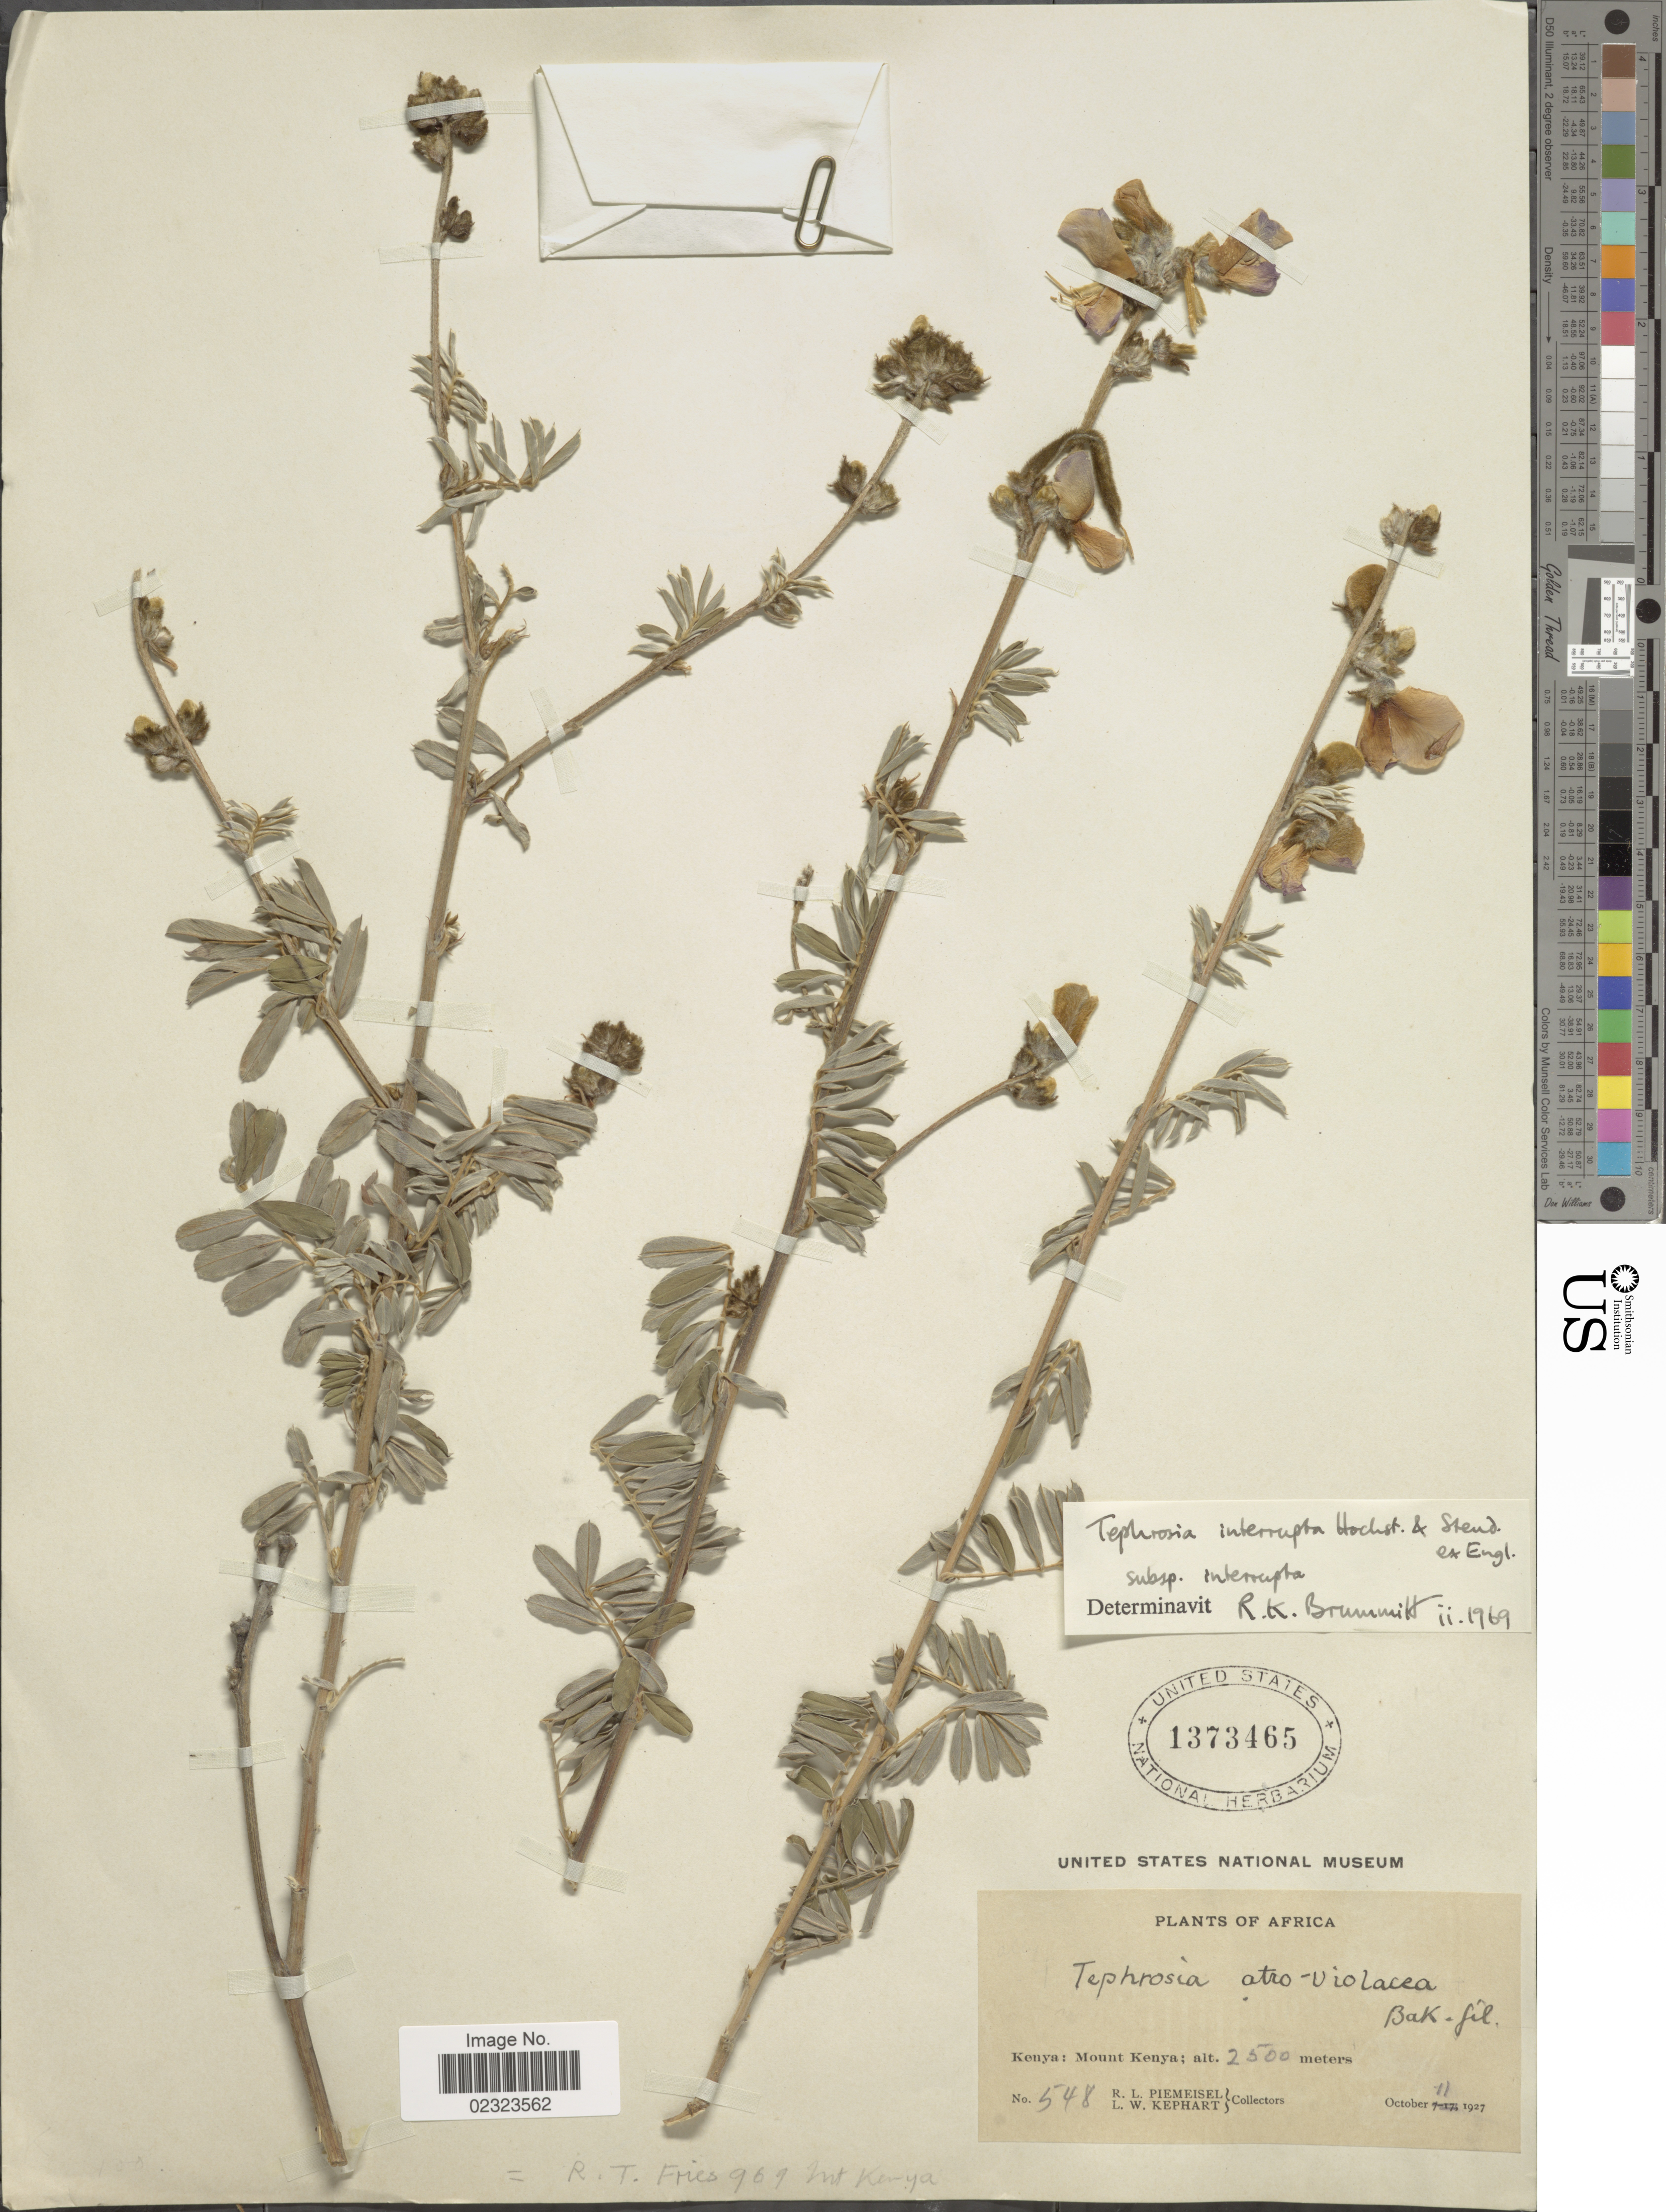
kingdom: Plantae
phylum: Tracheophyta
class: Magnoliopsida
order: Fabales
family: Fabaceae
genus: Tephrosia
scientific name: Tephrosia interrupta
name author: Hochst. & Steud. ex Engl.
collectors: R. L. Piemeisel & L. W. Kephart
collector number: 548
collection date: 1927-10-11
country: Kenya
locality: Mount Kenya.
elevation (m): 2500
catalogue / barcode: US 1373465